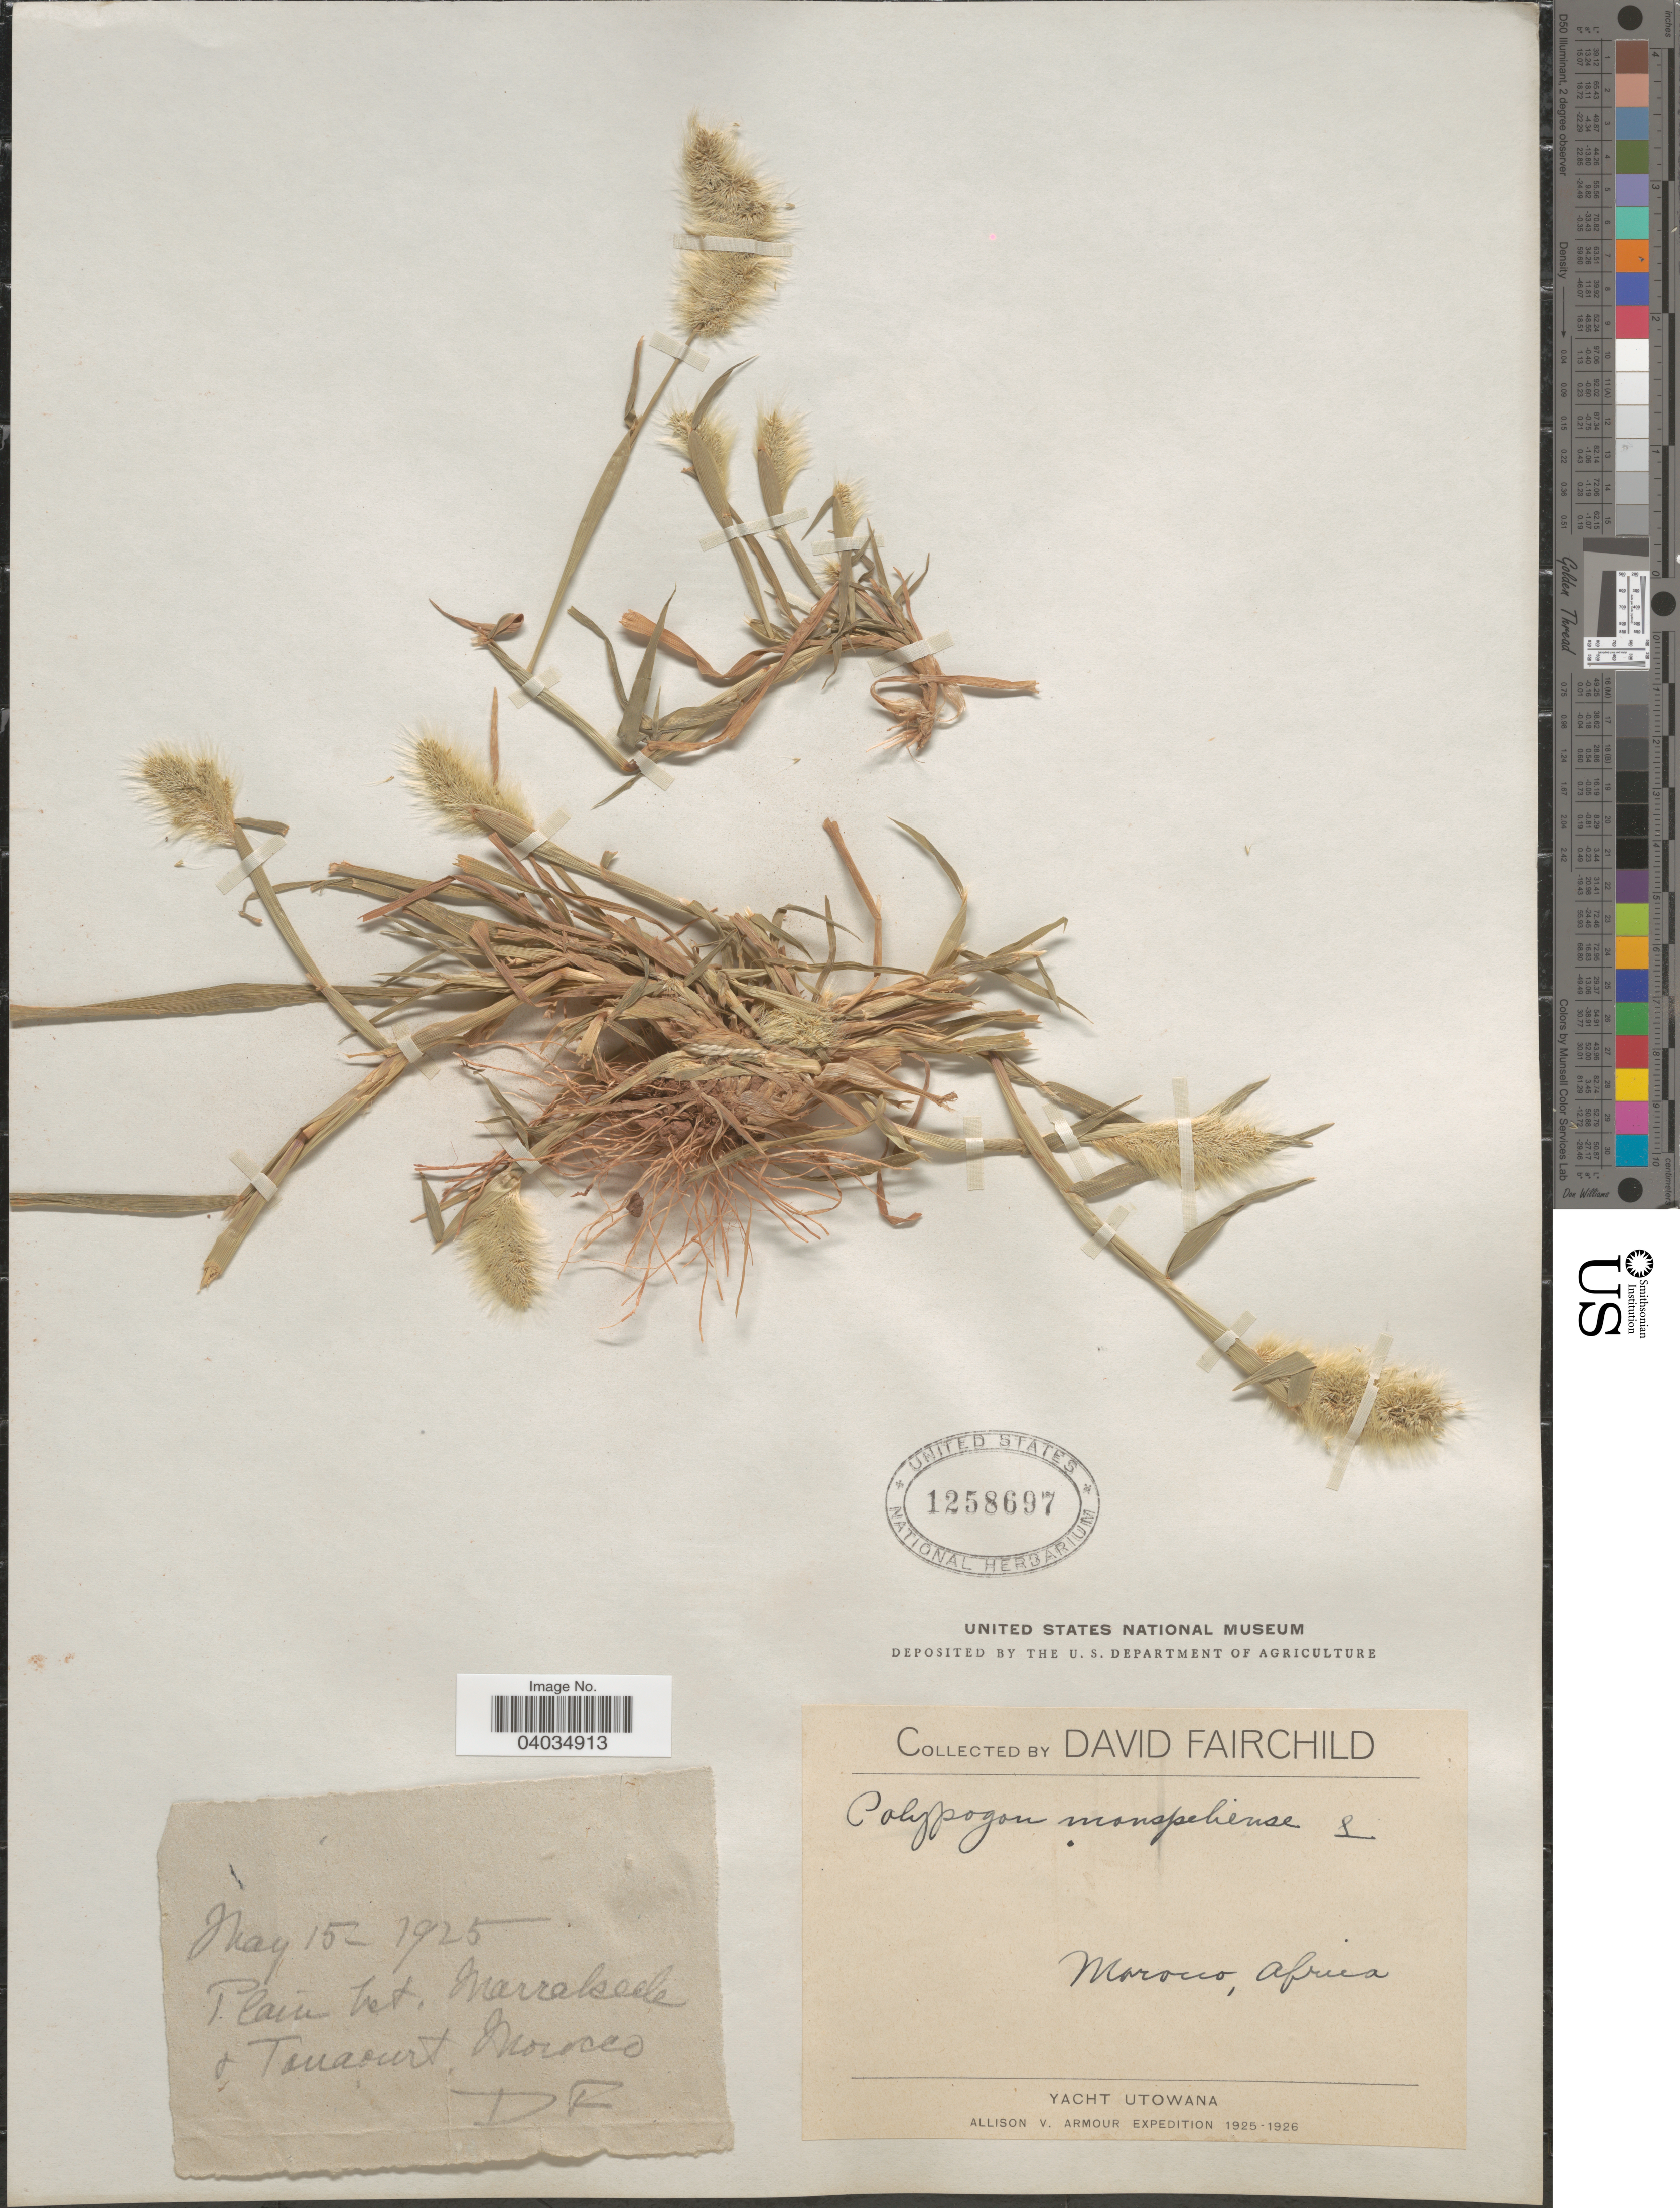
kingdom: Plantae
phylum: Tracheophyta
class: Liliopsida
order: Poales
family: Poaceae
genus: Polypogon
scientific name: Polypogon monspeliensis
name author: (L.) Desf.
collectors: D. Fairchild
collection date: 1925-05-15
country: Morocco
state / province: Marrakech-Tensift-Al Haouz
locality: Plain Mt. Marrakech + Touaourt. Marocco.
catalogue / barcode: US 1258697